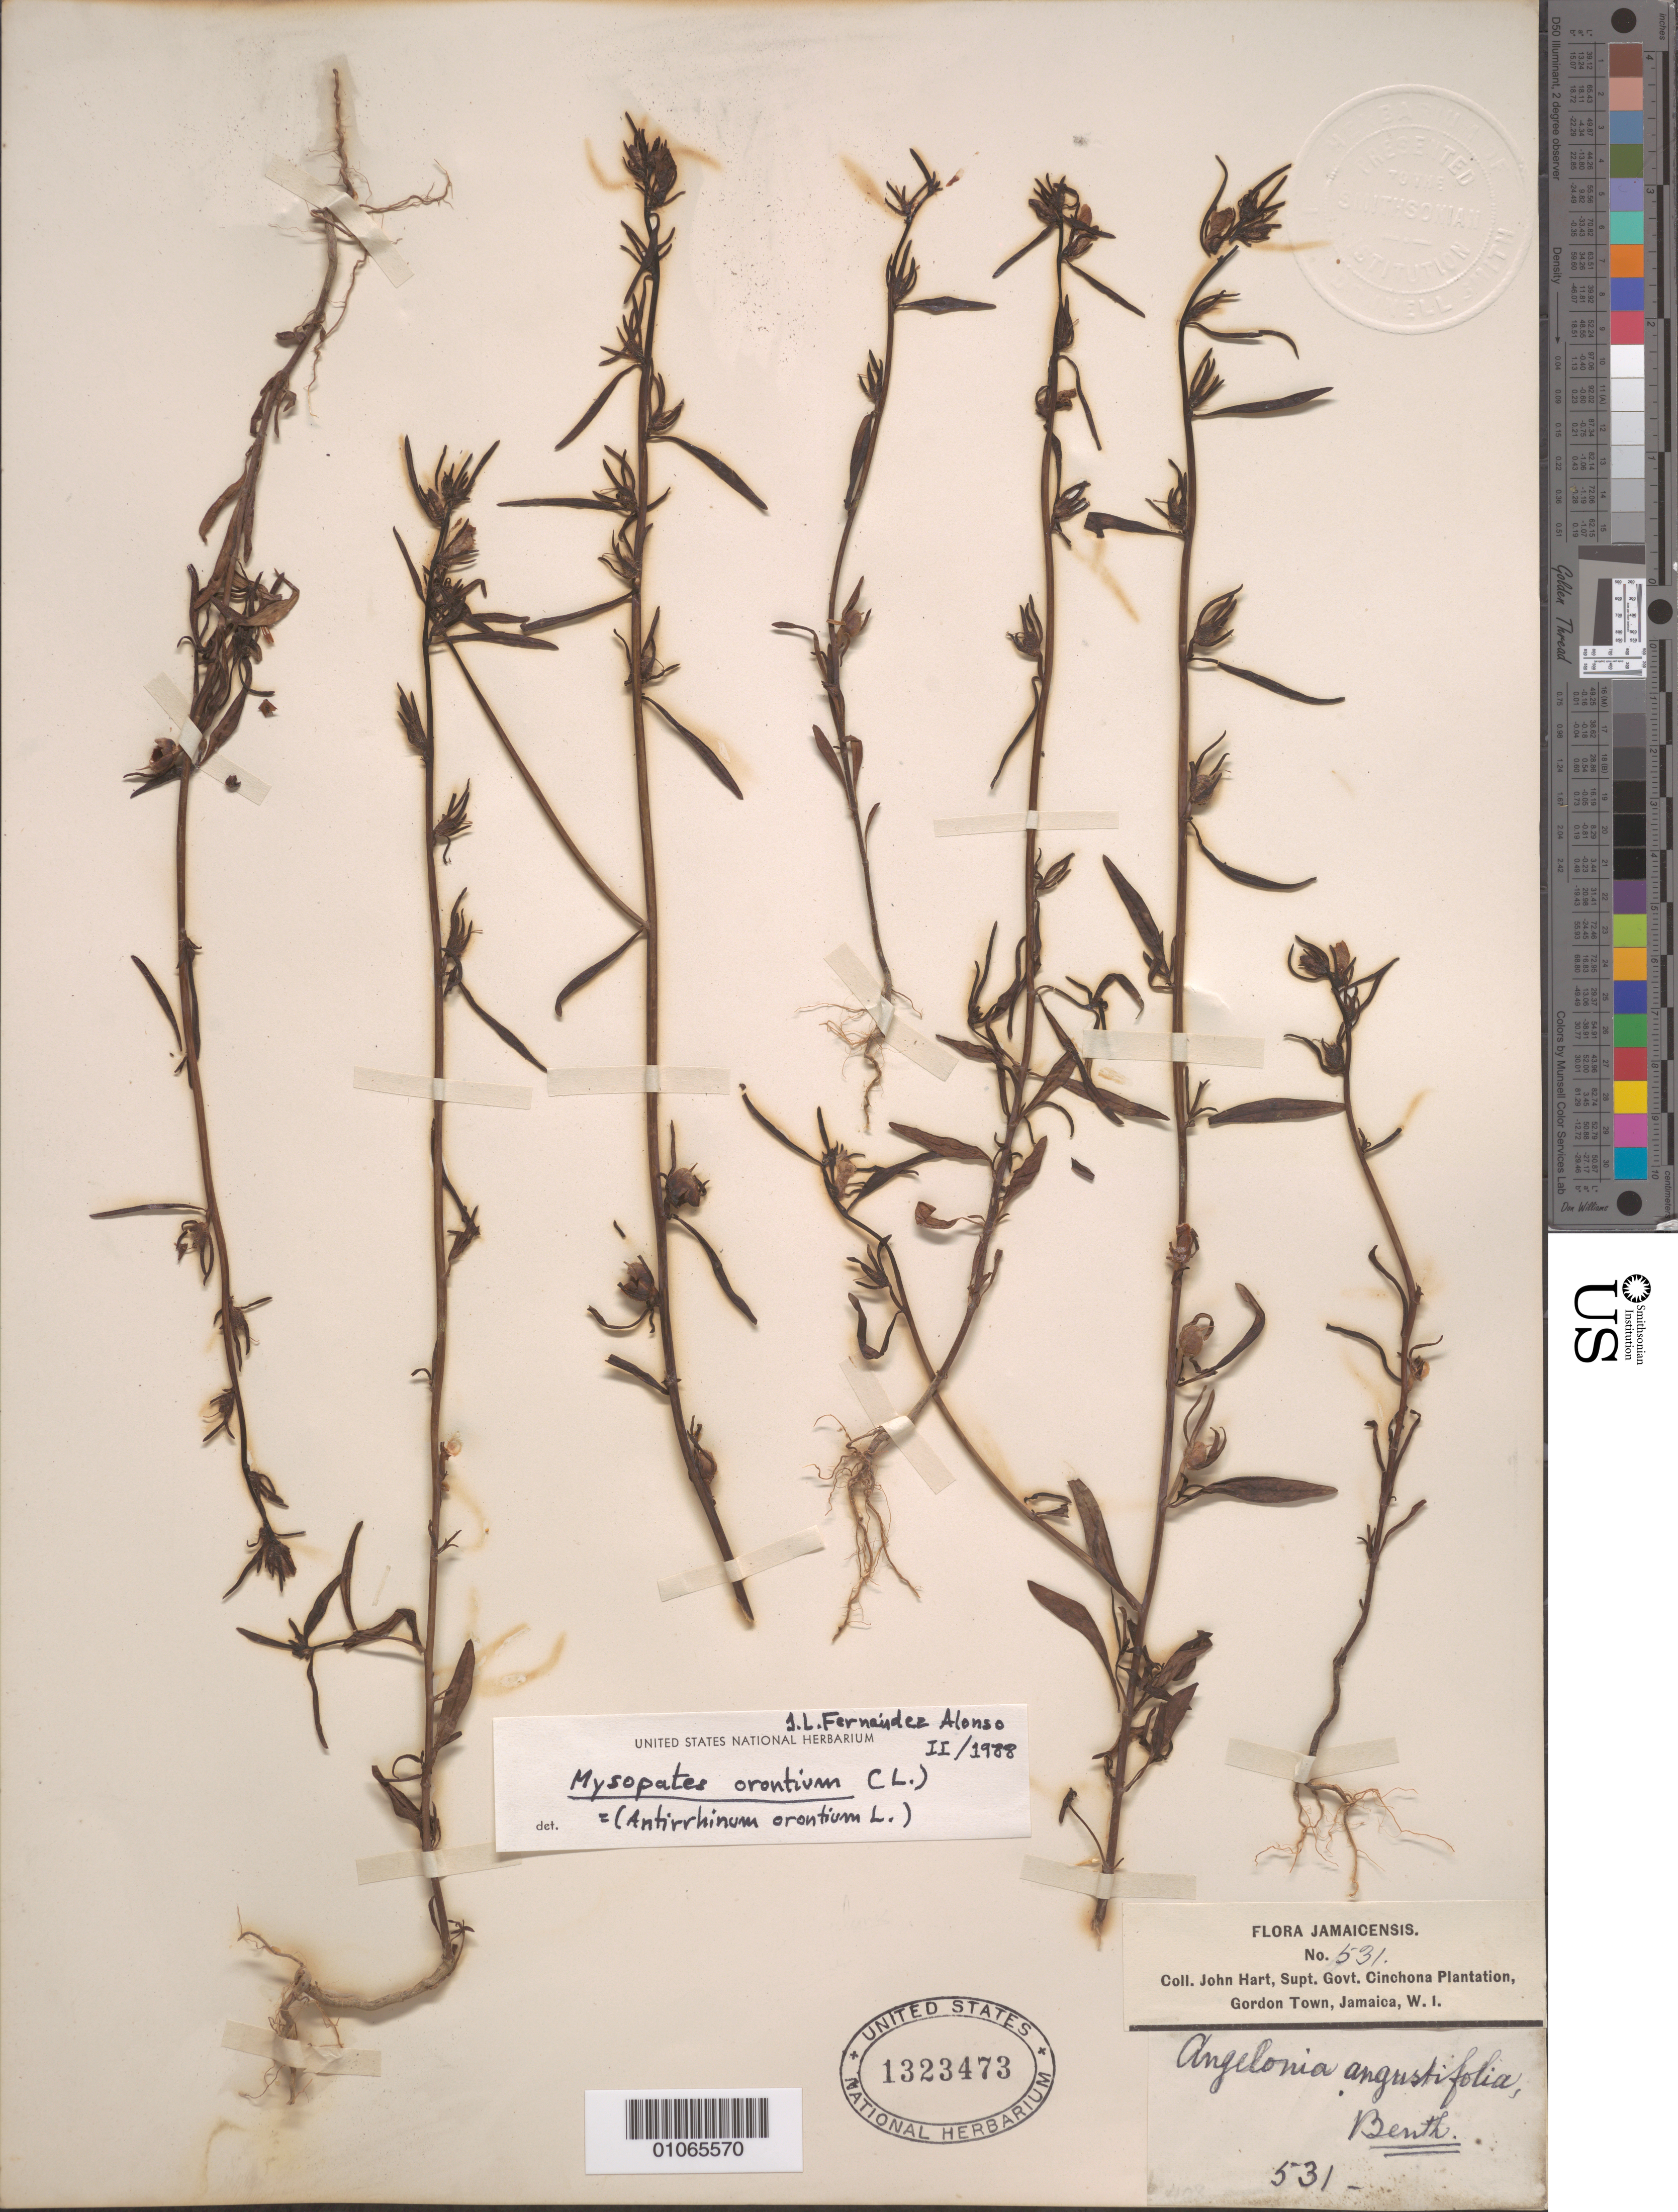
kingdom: Plantae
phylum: Tracheophyta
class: Magnoliopsida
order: Lamiales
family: Plantaginaceae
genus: Antirrhinum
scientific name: Antirrhinum orontium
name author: L.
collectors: J. Hart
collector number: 531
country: Jamaica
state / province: Saint Andrew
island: Jamaica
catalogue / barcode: US 1323473